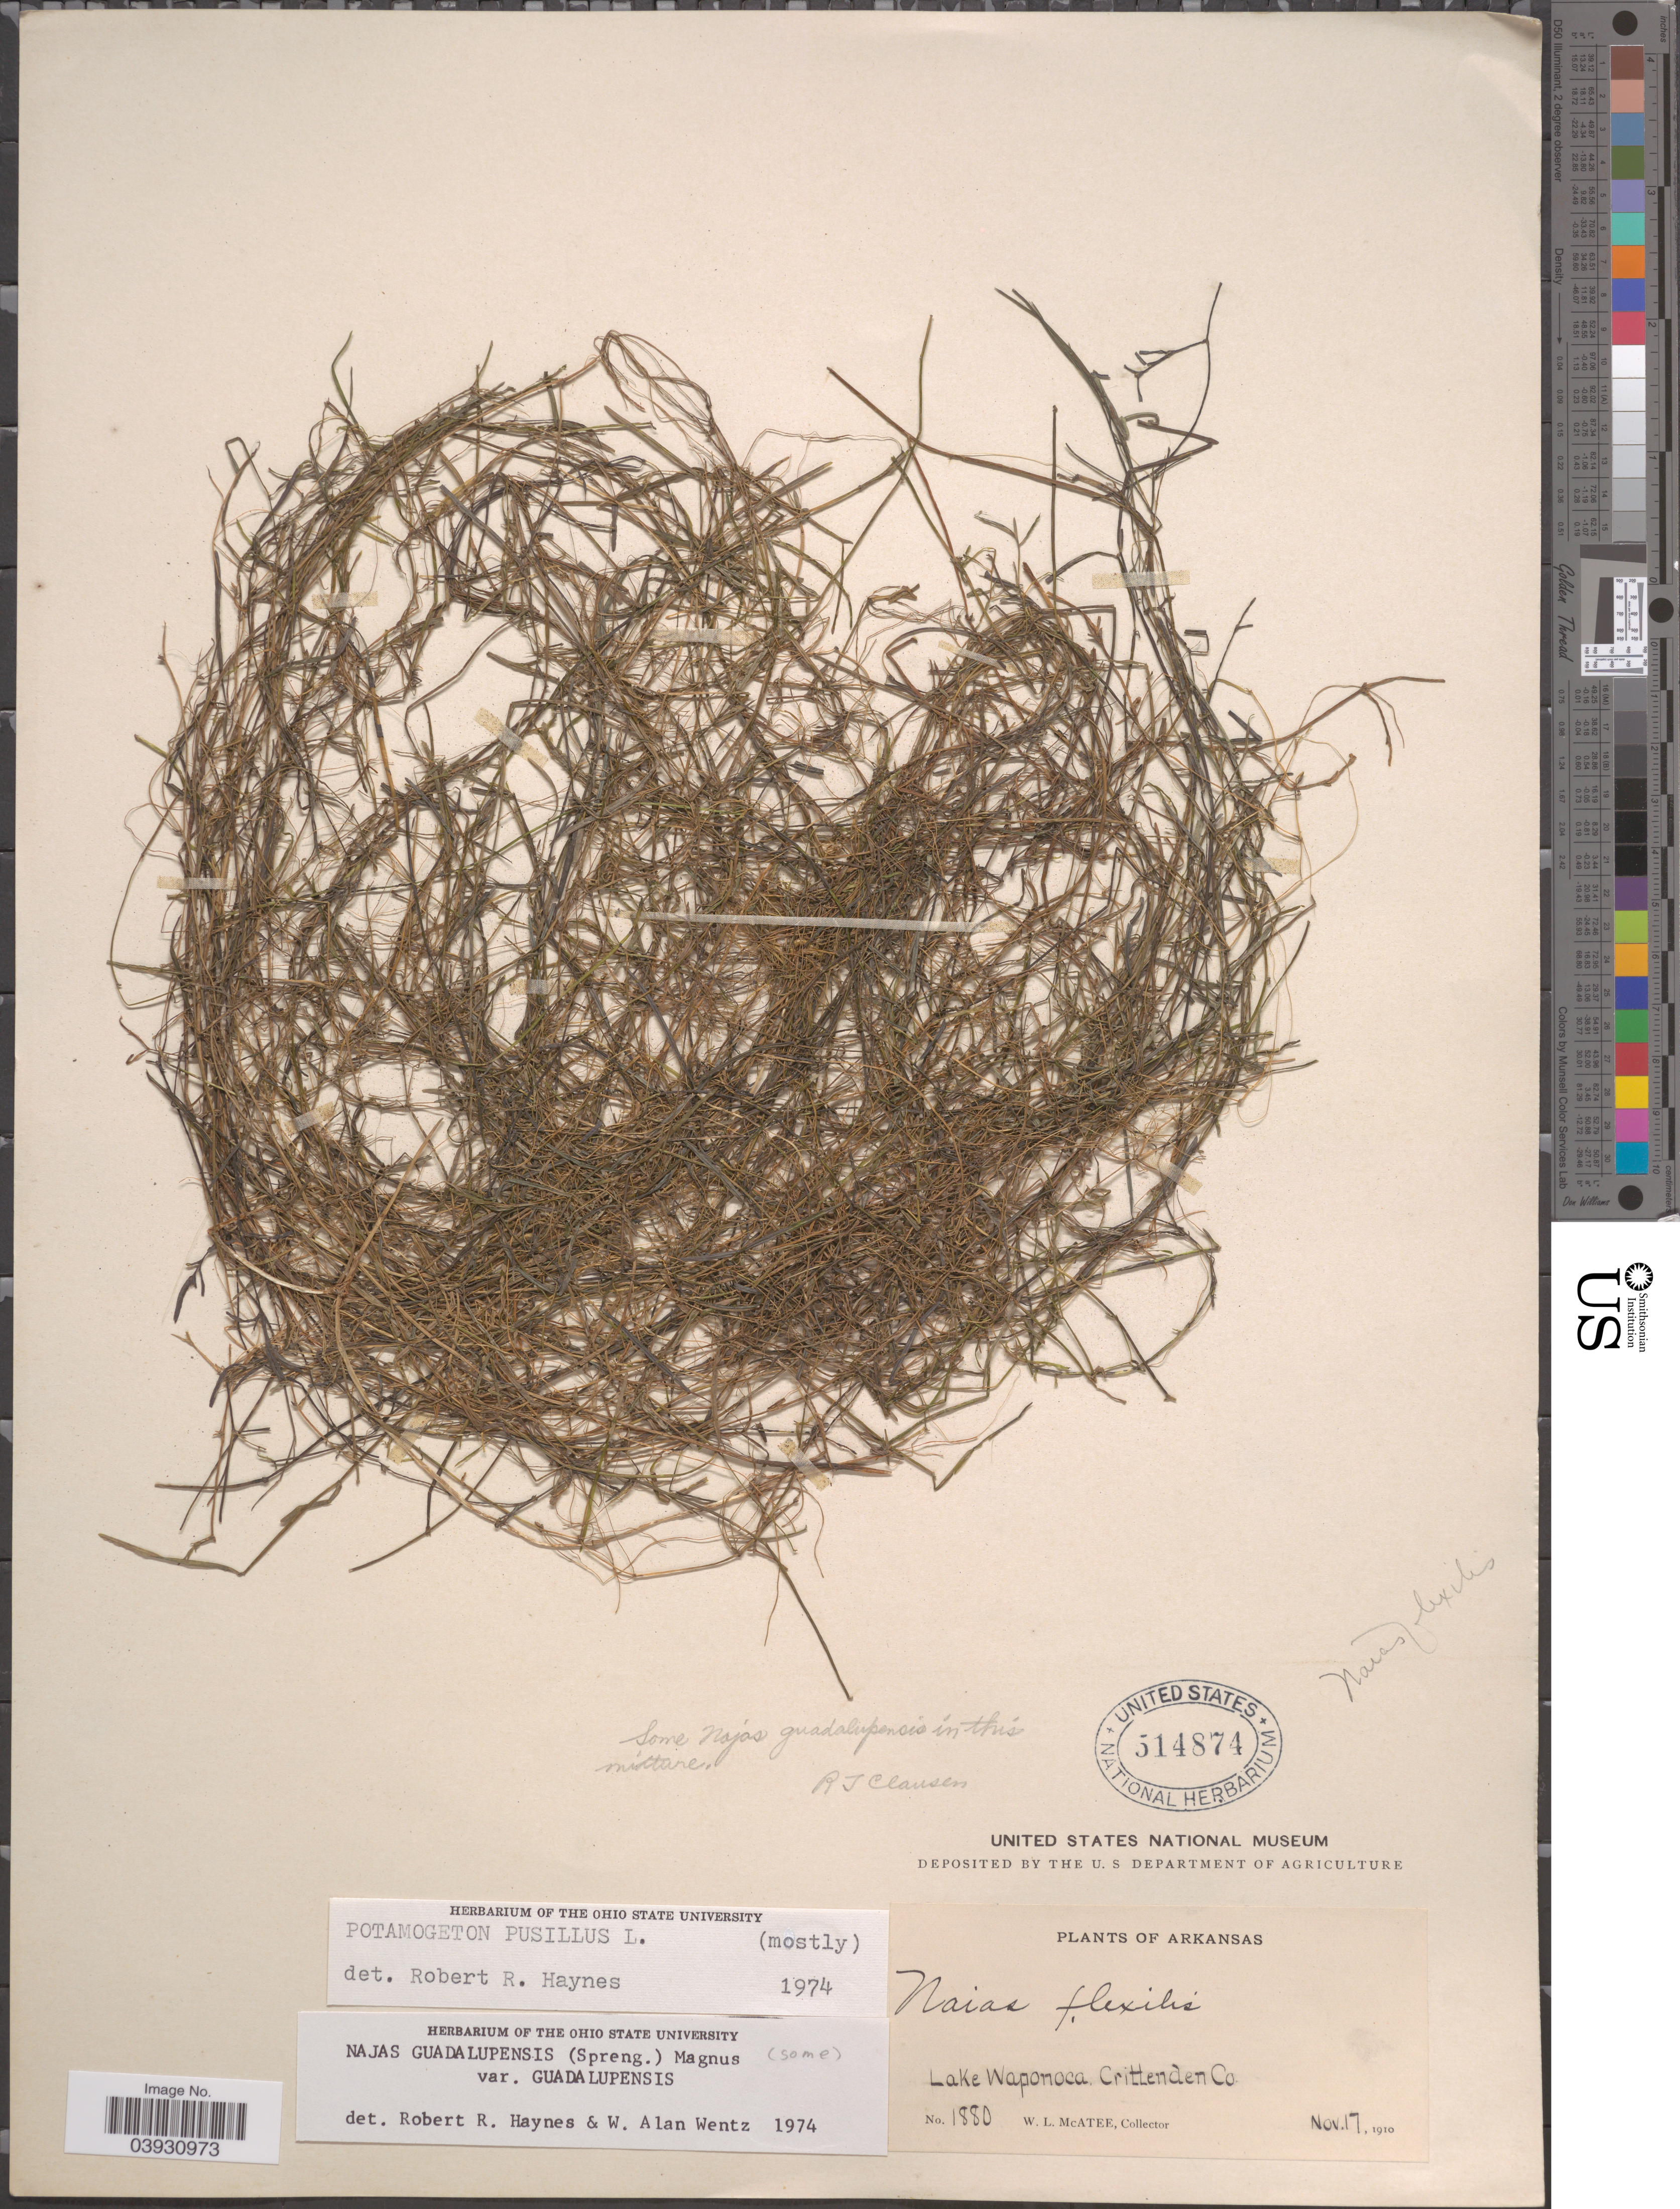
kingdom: Plantae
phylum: Tracheophyta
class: Liliopsida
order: Alismatales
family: Potamogetonaceae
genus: Potamogeton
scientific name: Potamogeton pusillus var. pusillus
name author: L.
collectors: W. McAtee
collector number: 1880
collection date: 1910-11-17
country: United States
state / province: Arkansas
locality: Lake Waponoca, Crittenden Co.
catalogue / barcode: US 514874